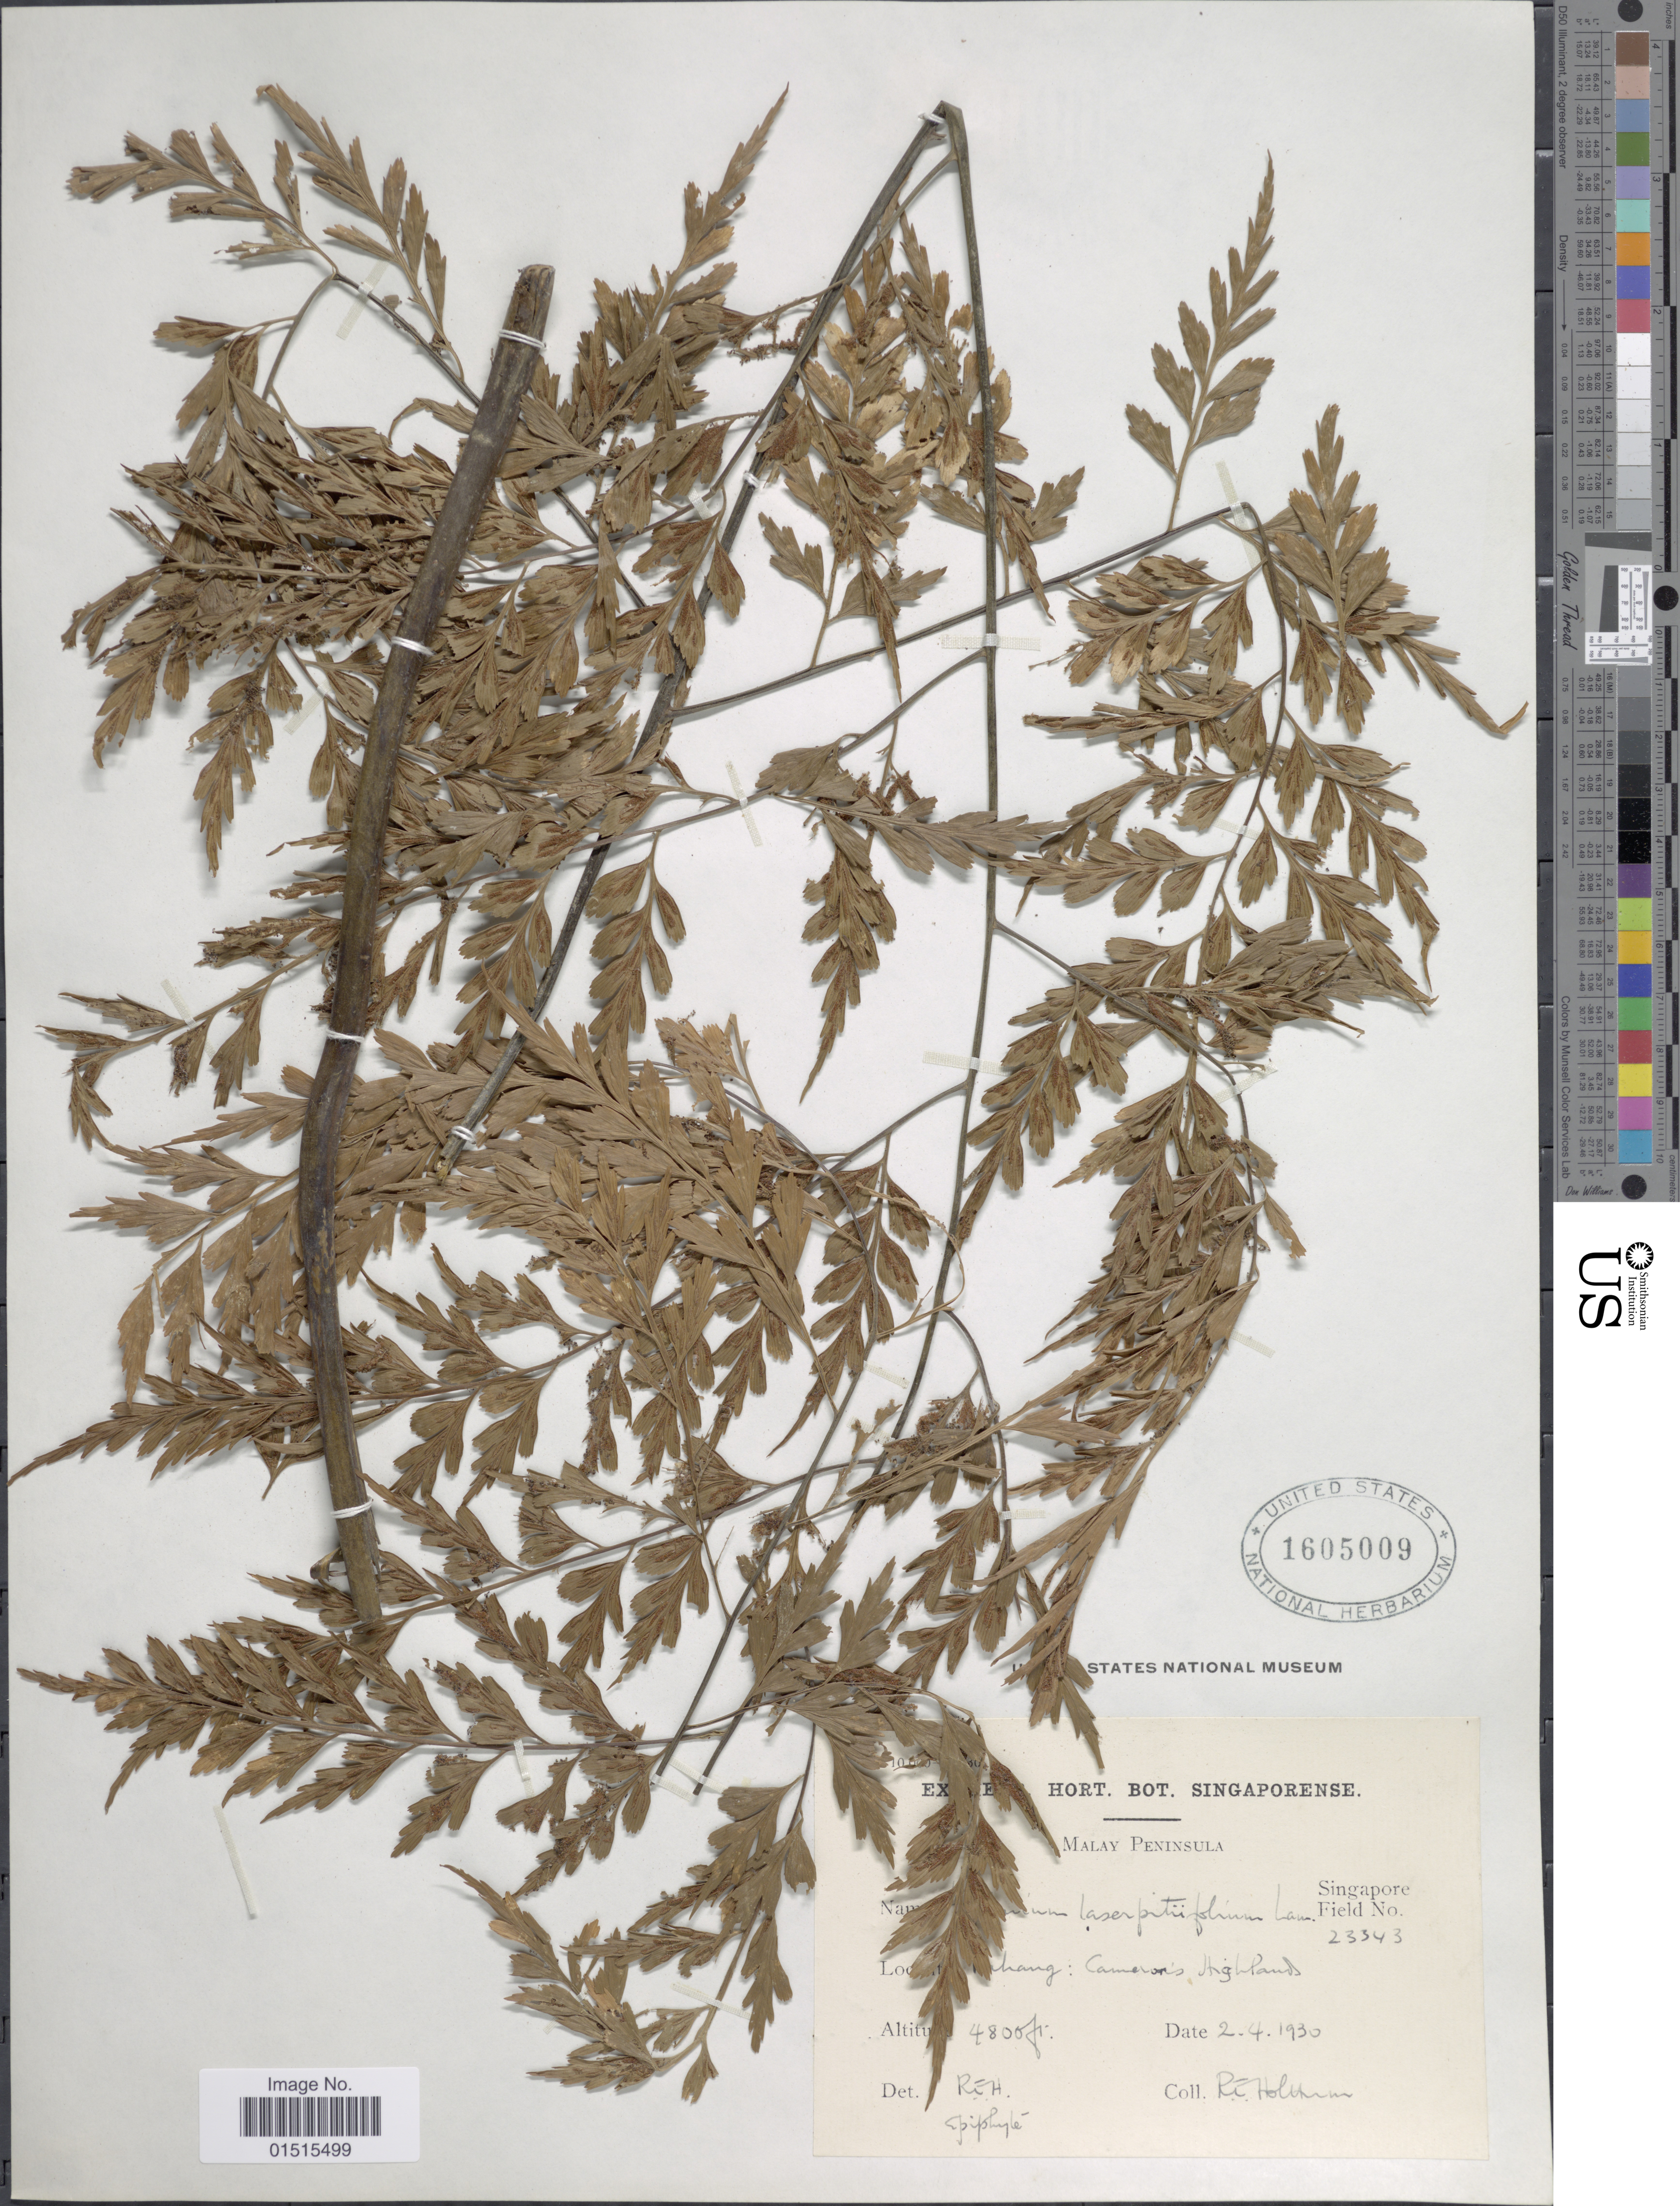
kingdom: Plantae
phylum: Tracheophyta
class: Polypodiopsida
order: Polypodiales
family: Aspleniaceae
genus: Asplenium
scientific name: Asplenium robustum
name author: Blume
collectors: R. E. Holttum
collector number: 23343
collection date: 1930-04-02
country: Malaysia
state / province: Pahang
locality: Singapore, Malay Peninsula, Cameron Highlands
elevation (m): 1463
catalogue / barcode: US 1605009